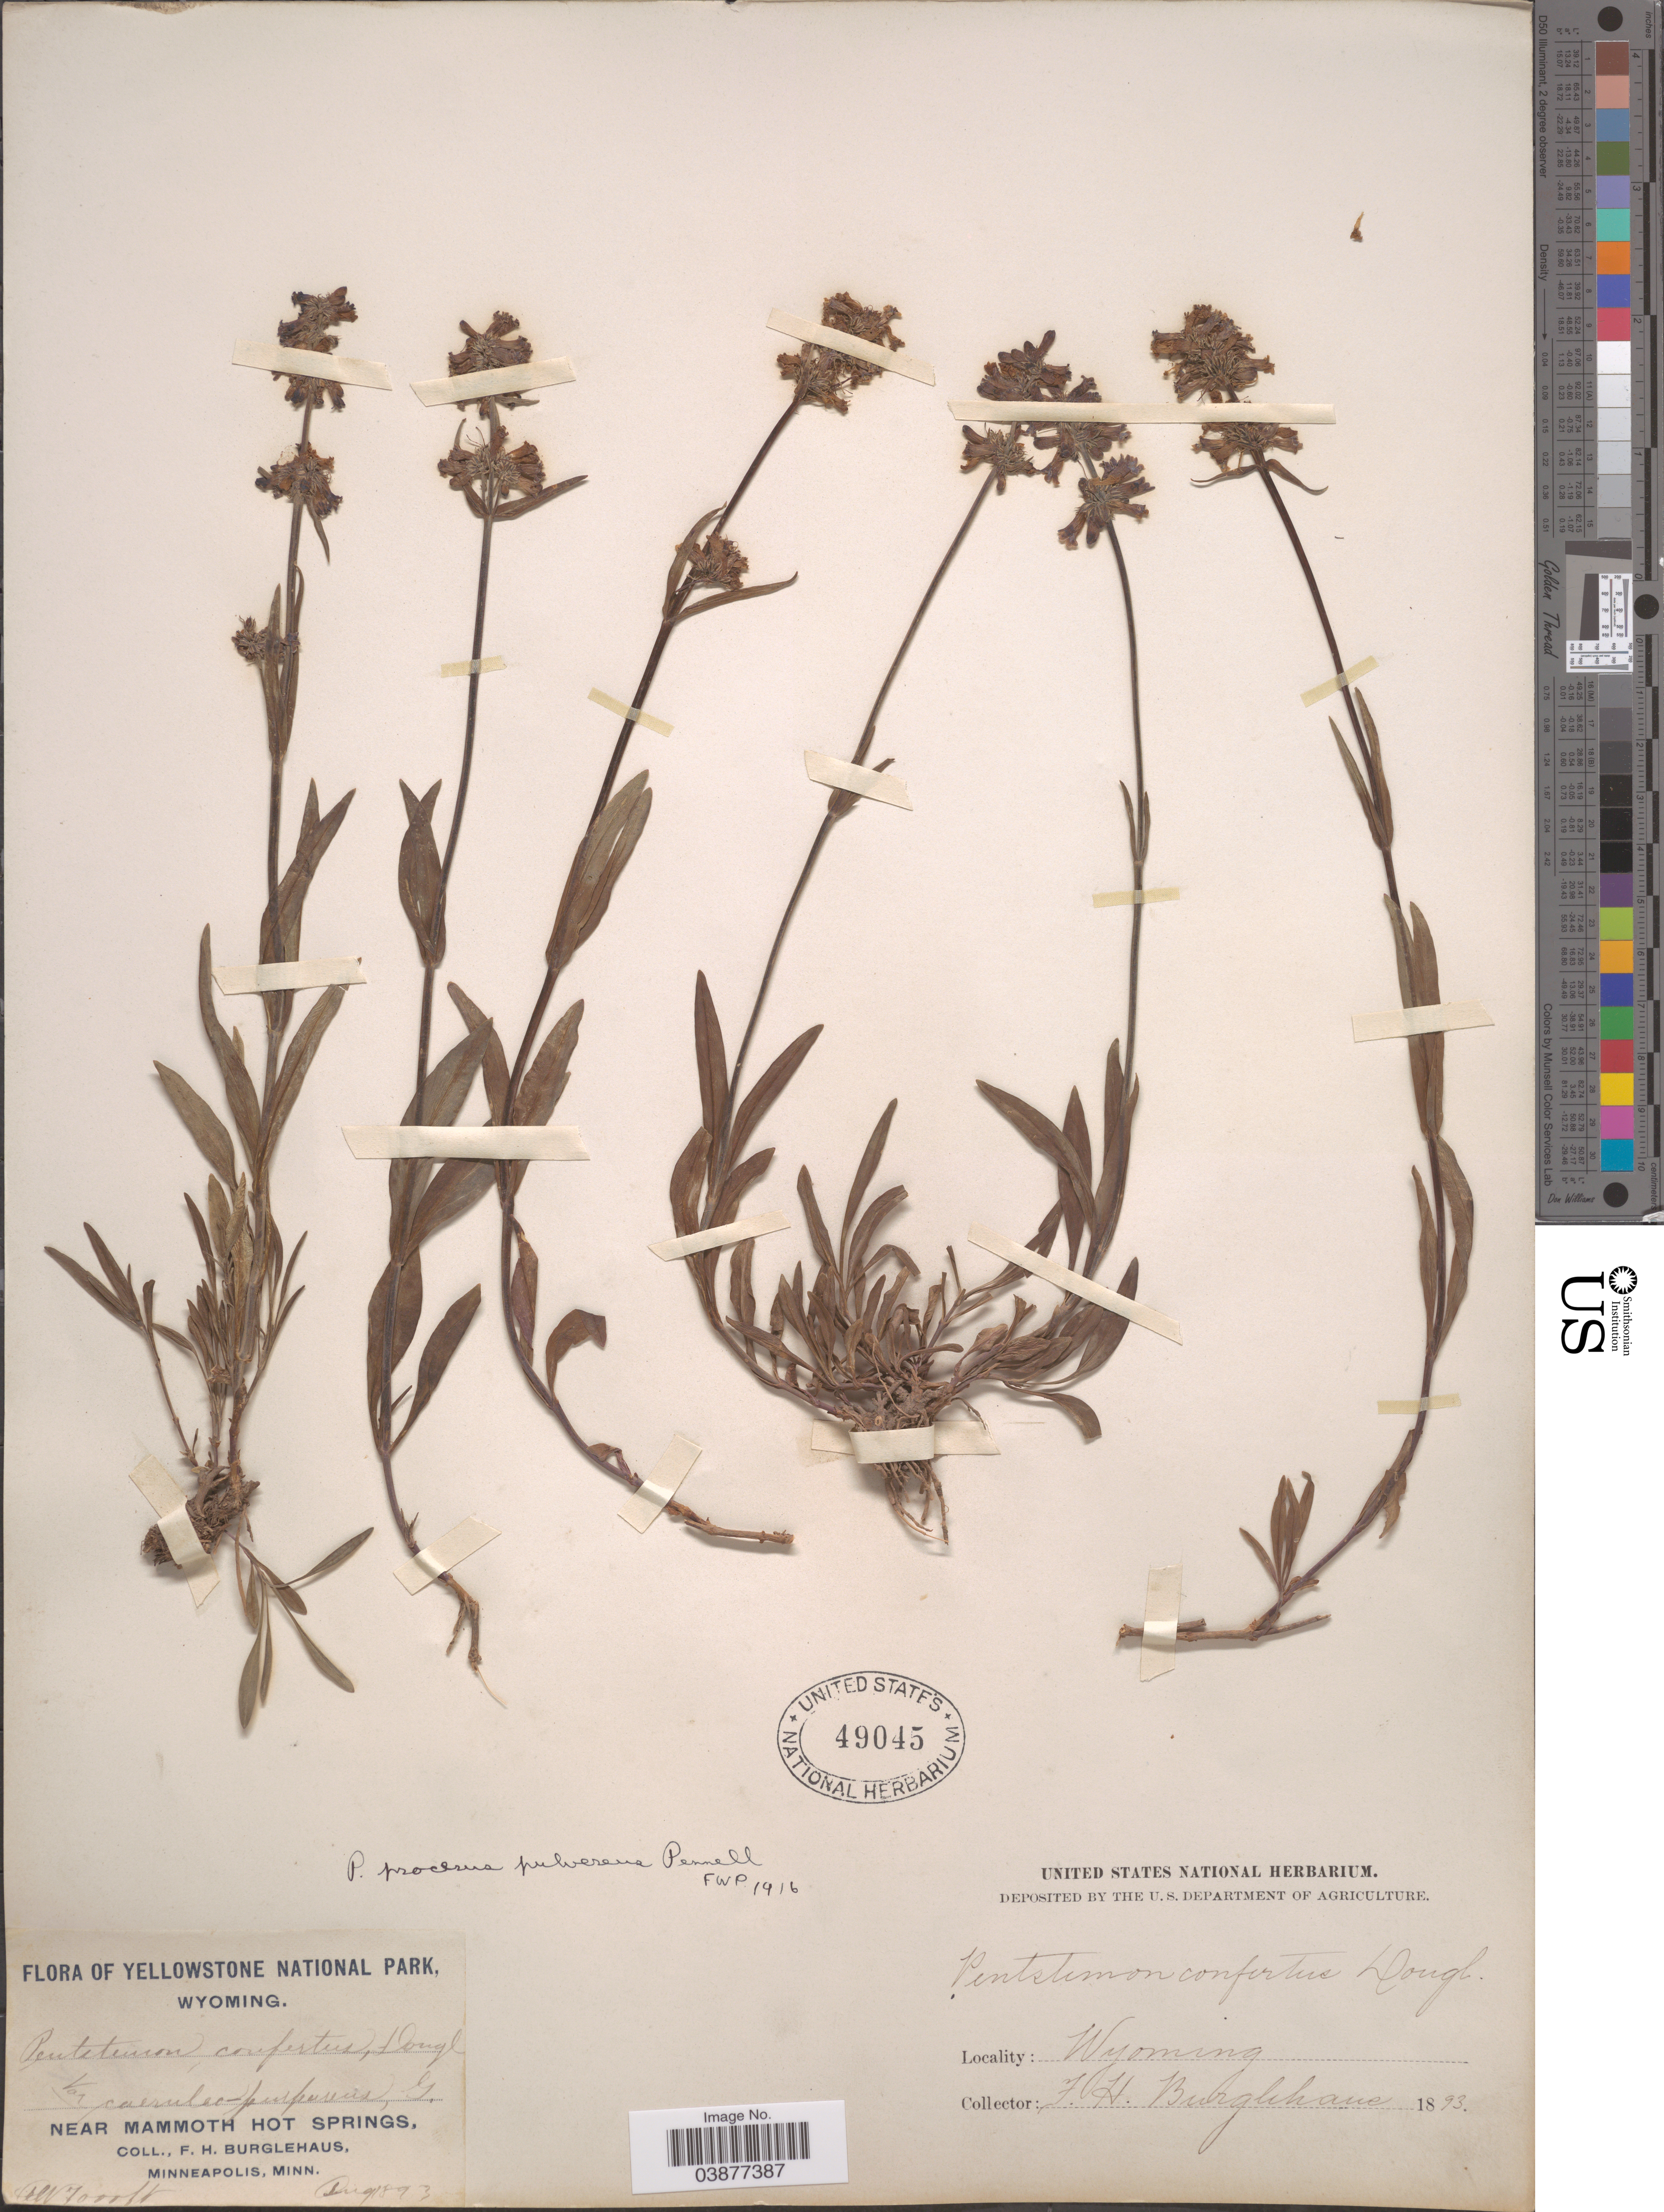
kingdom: Plantae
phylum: Tracheophyta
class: Magnoliopsida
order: Lamiales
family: Plantaginaceae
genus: Penstemon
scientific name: Penstemon procerus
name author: Douglas ex Graham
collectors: F. Burglehaus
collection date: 1893-08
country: United States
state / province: Wyoming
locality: Yellowstone National Park. Near Mammoth Hot Springs.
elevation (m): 2134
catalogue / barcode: US 49045